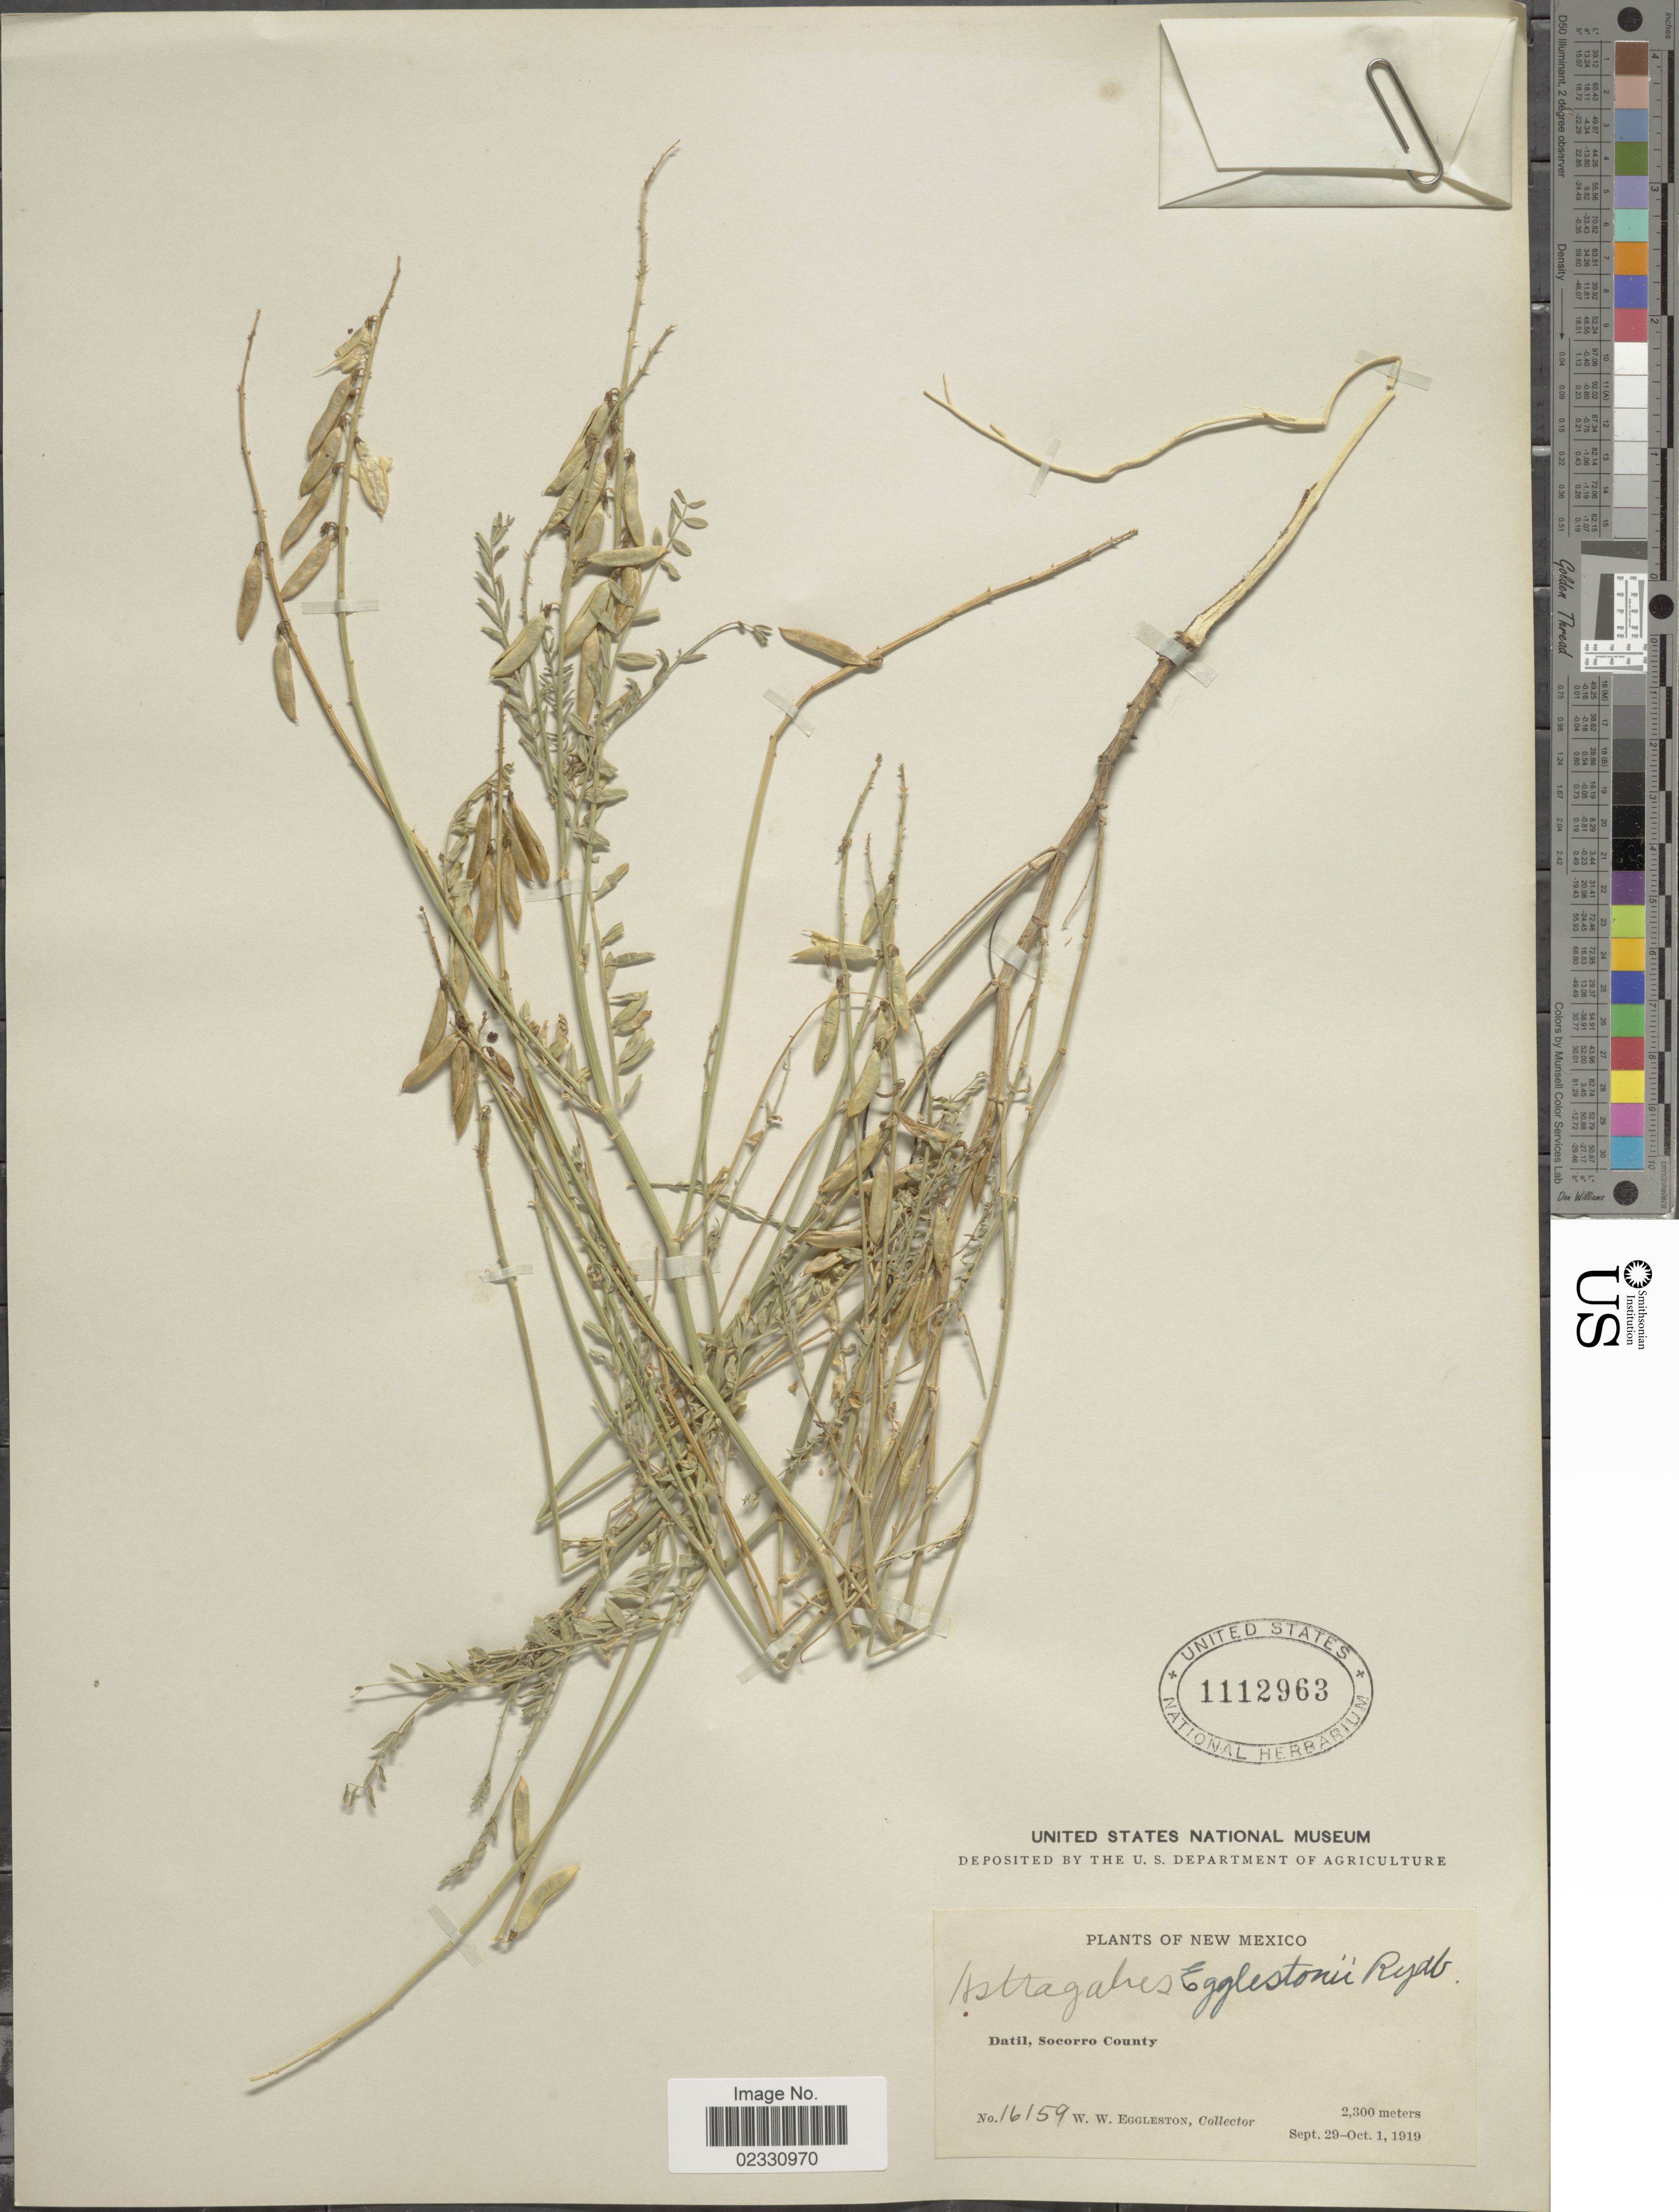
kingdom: Plantae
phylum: Tracheophyta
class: Magnoliopsida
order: Fabales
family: Fabaceae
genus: Astragalus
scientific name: Astragalus egglestonii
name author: (Rydb.) Kearney & Peebles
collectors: W. W. Eggleston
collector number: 16159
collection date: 1919-09-29/1919-10-01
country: United States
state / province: New Mexico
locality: Datil, Socorro County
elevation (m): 2300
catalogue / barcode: US 1112963